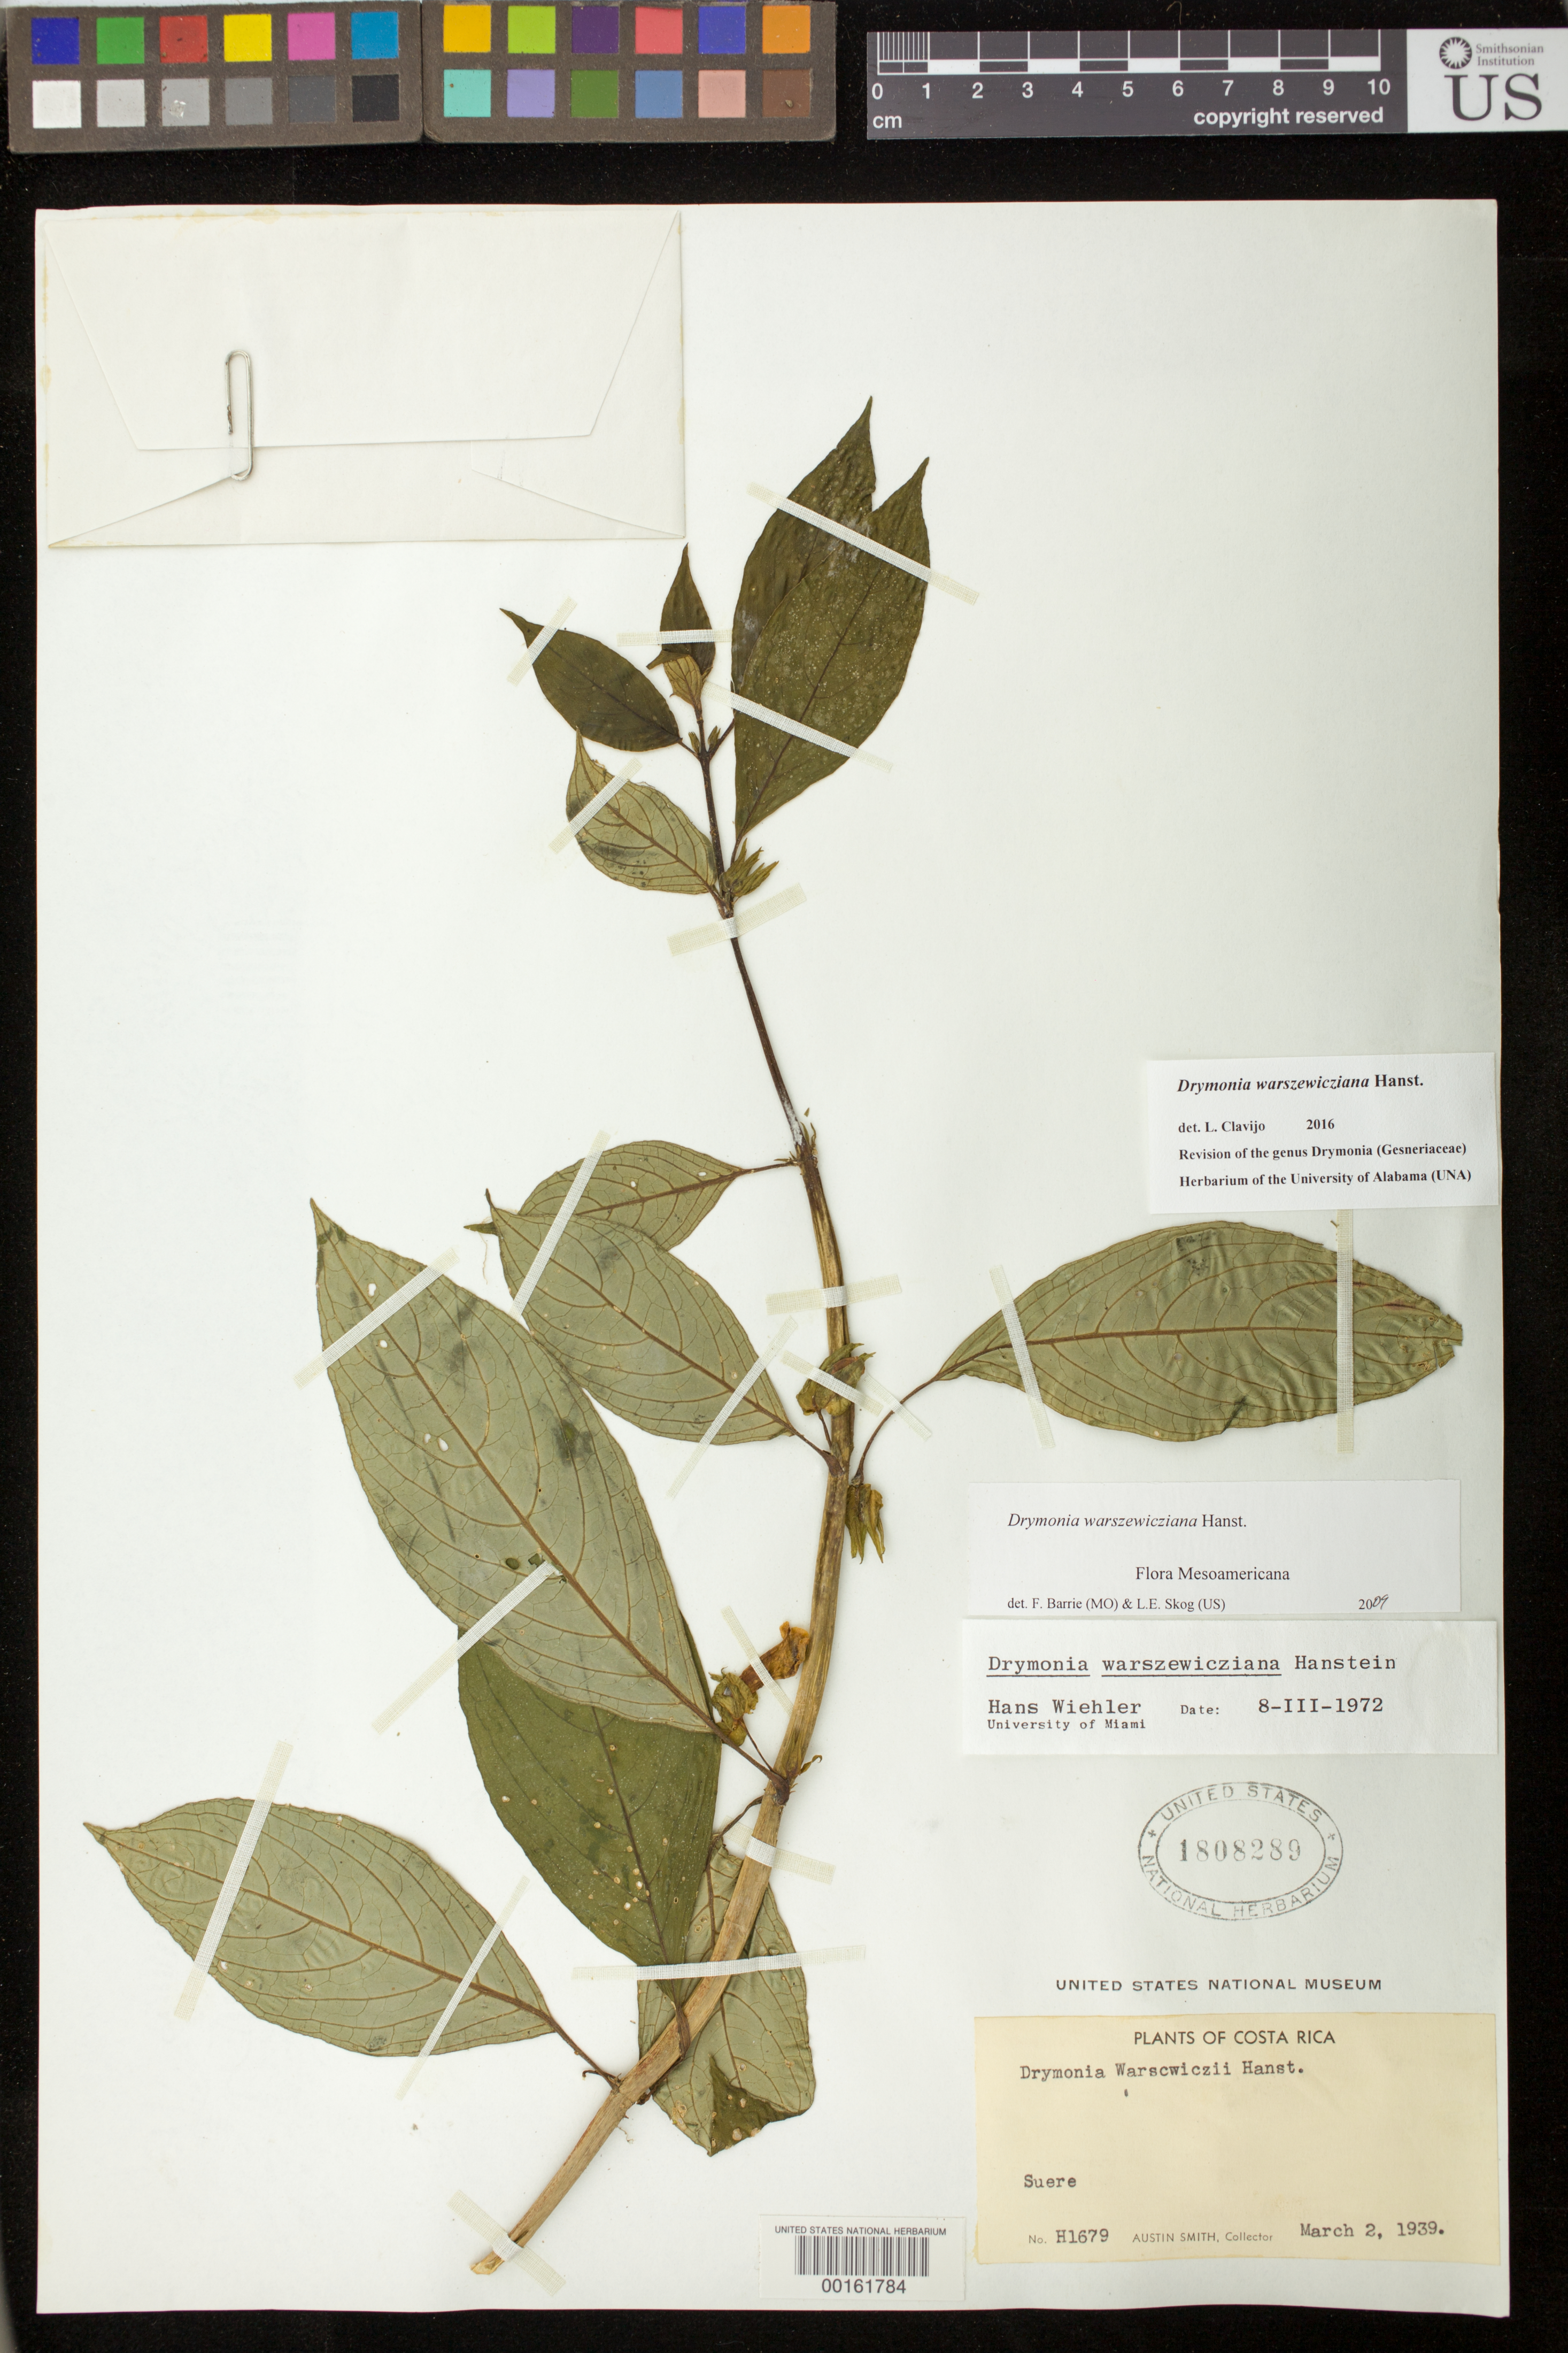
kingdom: Plantae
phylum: Tracheophyta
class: Magnoliopsida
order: Lamiales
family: Gesneriaceae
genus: Drymonia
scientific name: Drymonia warszewicziana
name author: Hanst.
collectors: Aust P. Smith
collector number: H 1679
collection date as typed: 02 Mar 1939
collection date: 1939-03-02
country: Costa Rica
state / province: Alajuela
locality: Suere, Canton San Carlos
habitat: Carrib rain forest, fallen log forest in open shade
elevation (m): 1025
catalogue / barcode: US 1808289